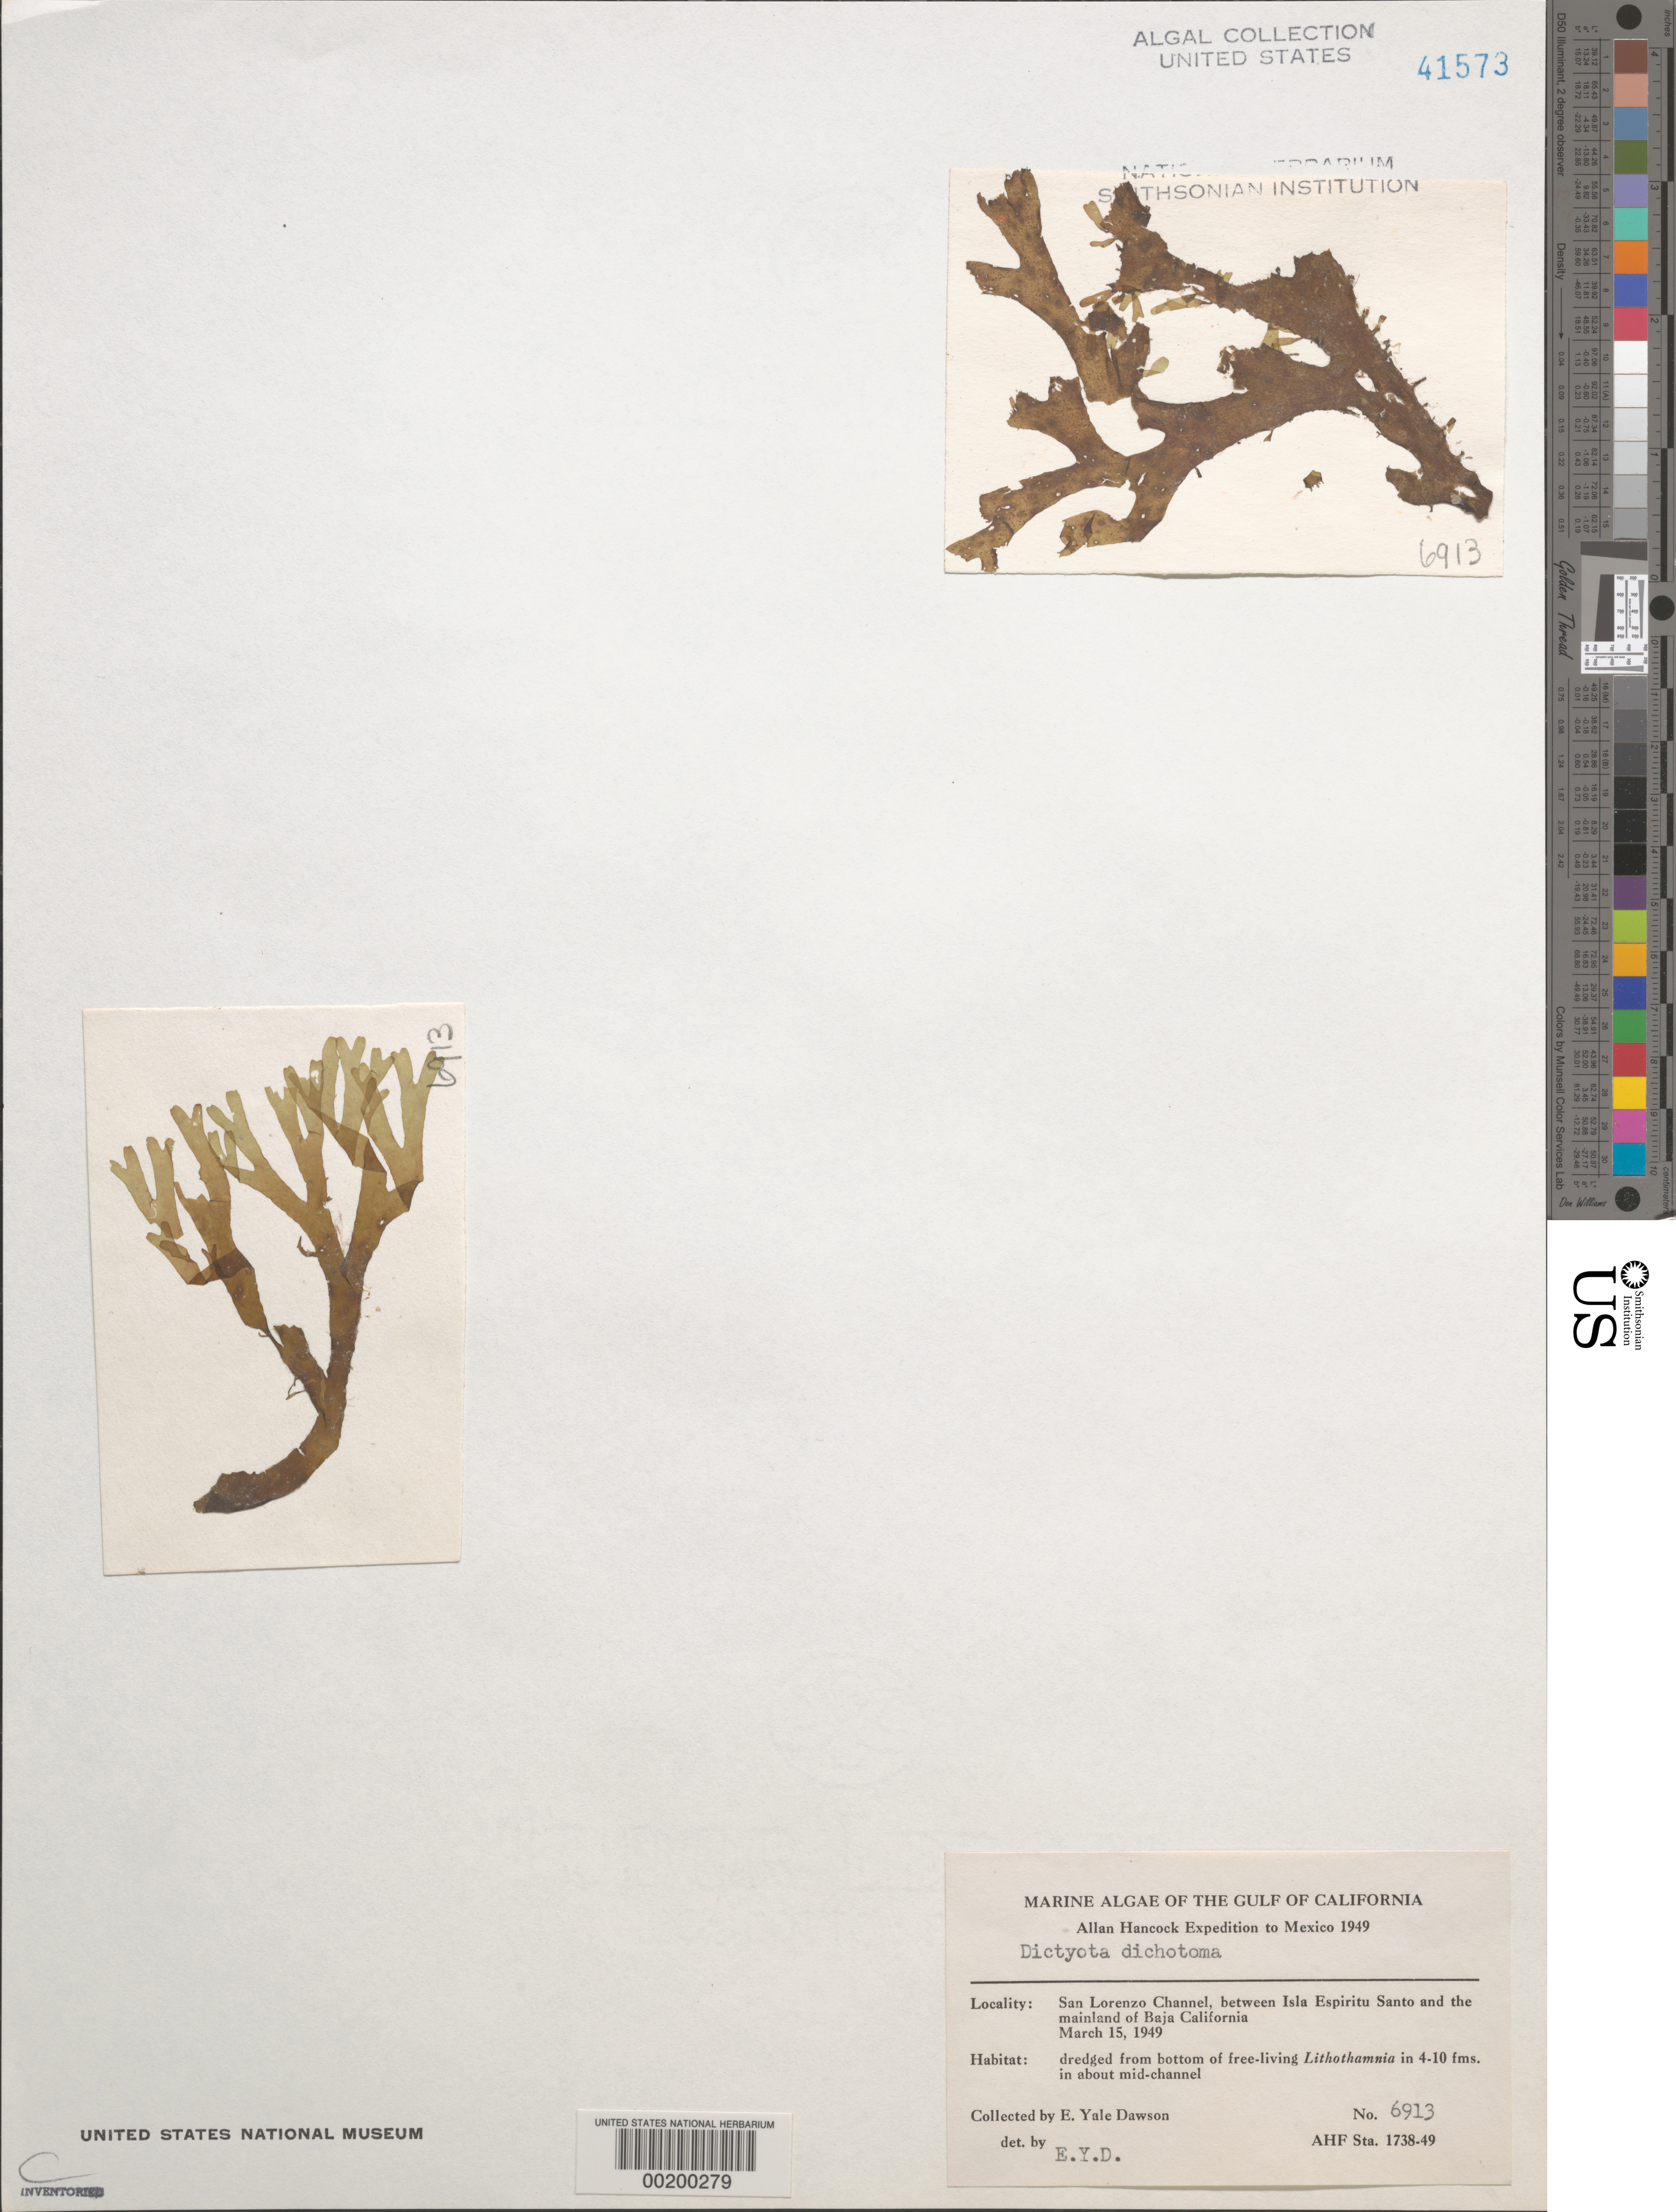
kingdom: Chromista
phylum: Ochrophyta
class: Phaeophyceae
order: Dictyotales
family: Dictyotaceae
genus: Dictyota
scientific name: Dictyota dichotoma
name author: (Huds.) J.V.Lamouroux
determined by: Dawson, E. Y.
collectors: E. Y. Dawson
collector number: EYD 6913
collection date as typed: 15 Mar 1949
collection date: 1949-03-15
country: Mexico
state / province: Baja California Sur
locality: San Lorenzo Channel between Isla Espiritu Santo and mainland Baja California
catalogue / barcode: US 41573